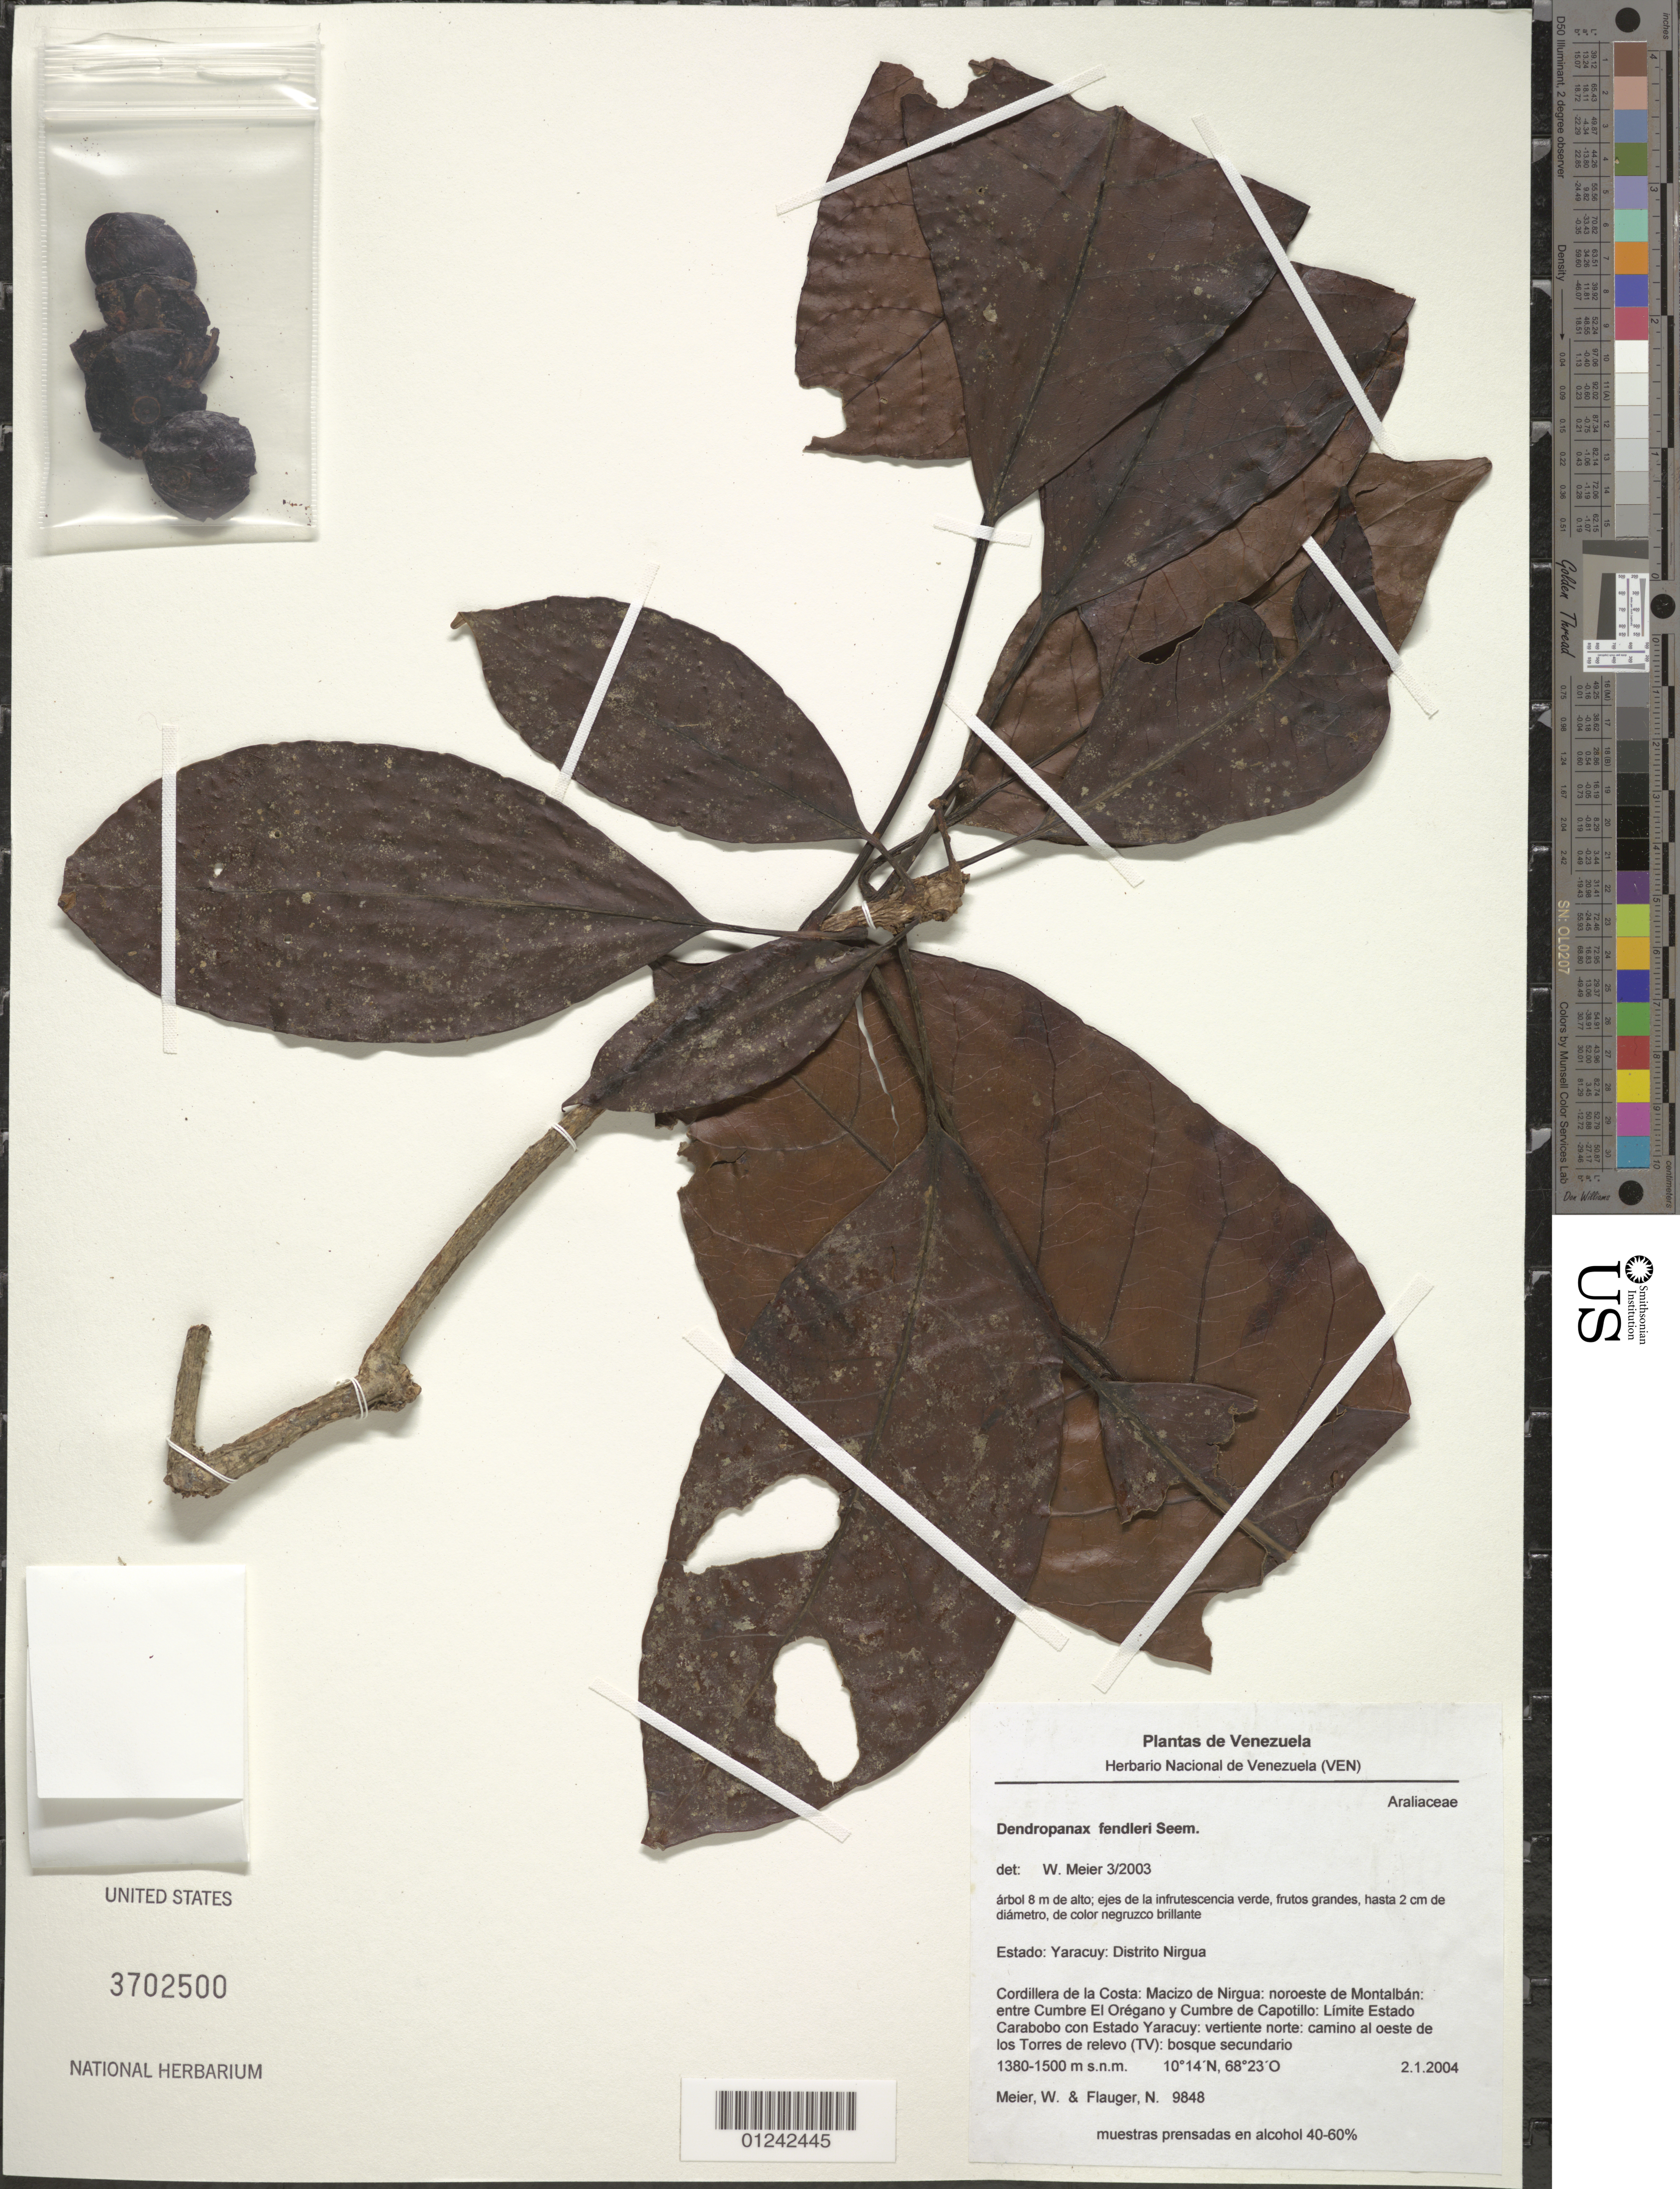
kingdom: Plantae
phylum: Tracheophyta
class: Magnoliopsida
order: Apiales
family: Araliaceae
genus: Dendropanax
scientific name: Dendropanax fendleri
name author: Seem.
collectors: W. Meier & N. Flauger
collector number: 9848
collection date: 2004-02-01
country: Venezuela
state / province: Yaracuy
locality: Estado: Yaracuy: Distrito Nirgua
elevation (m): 1380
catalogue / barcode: US 3702500